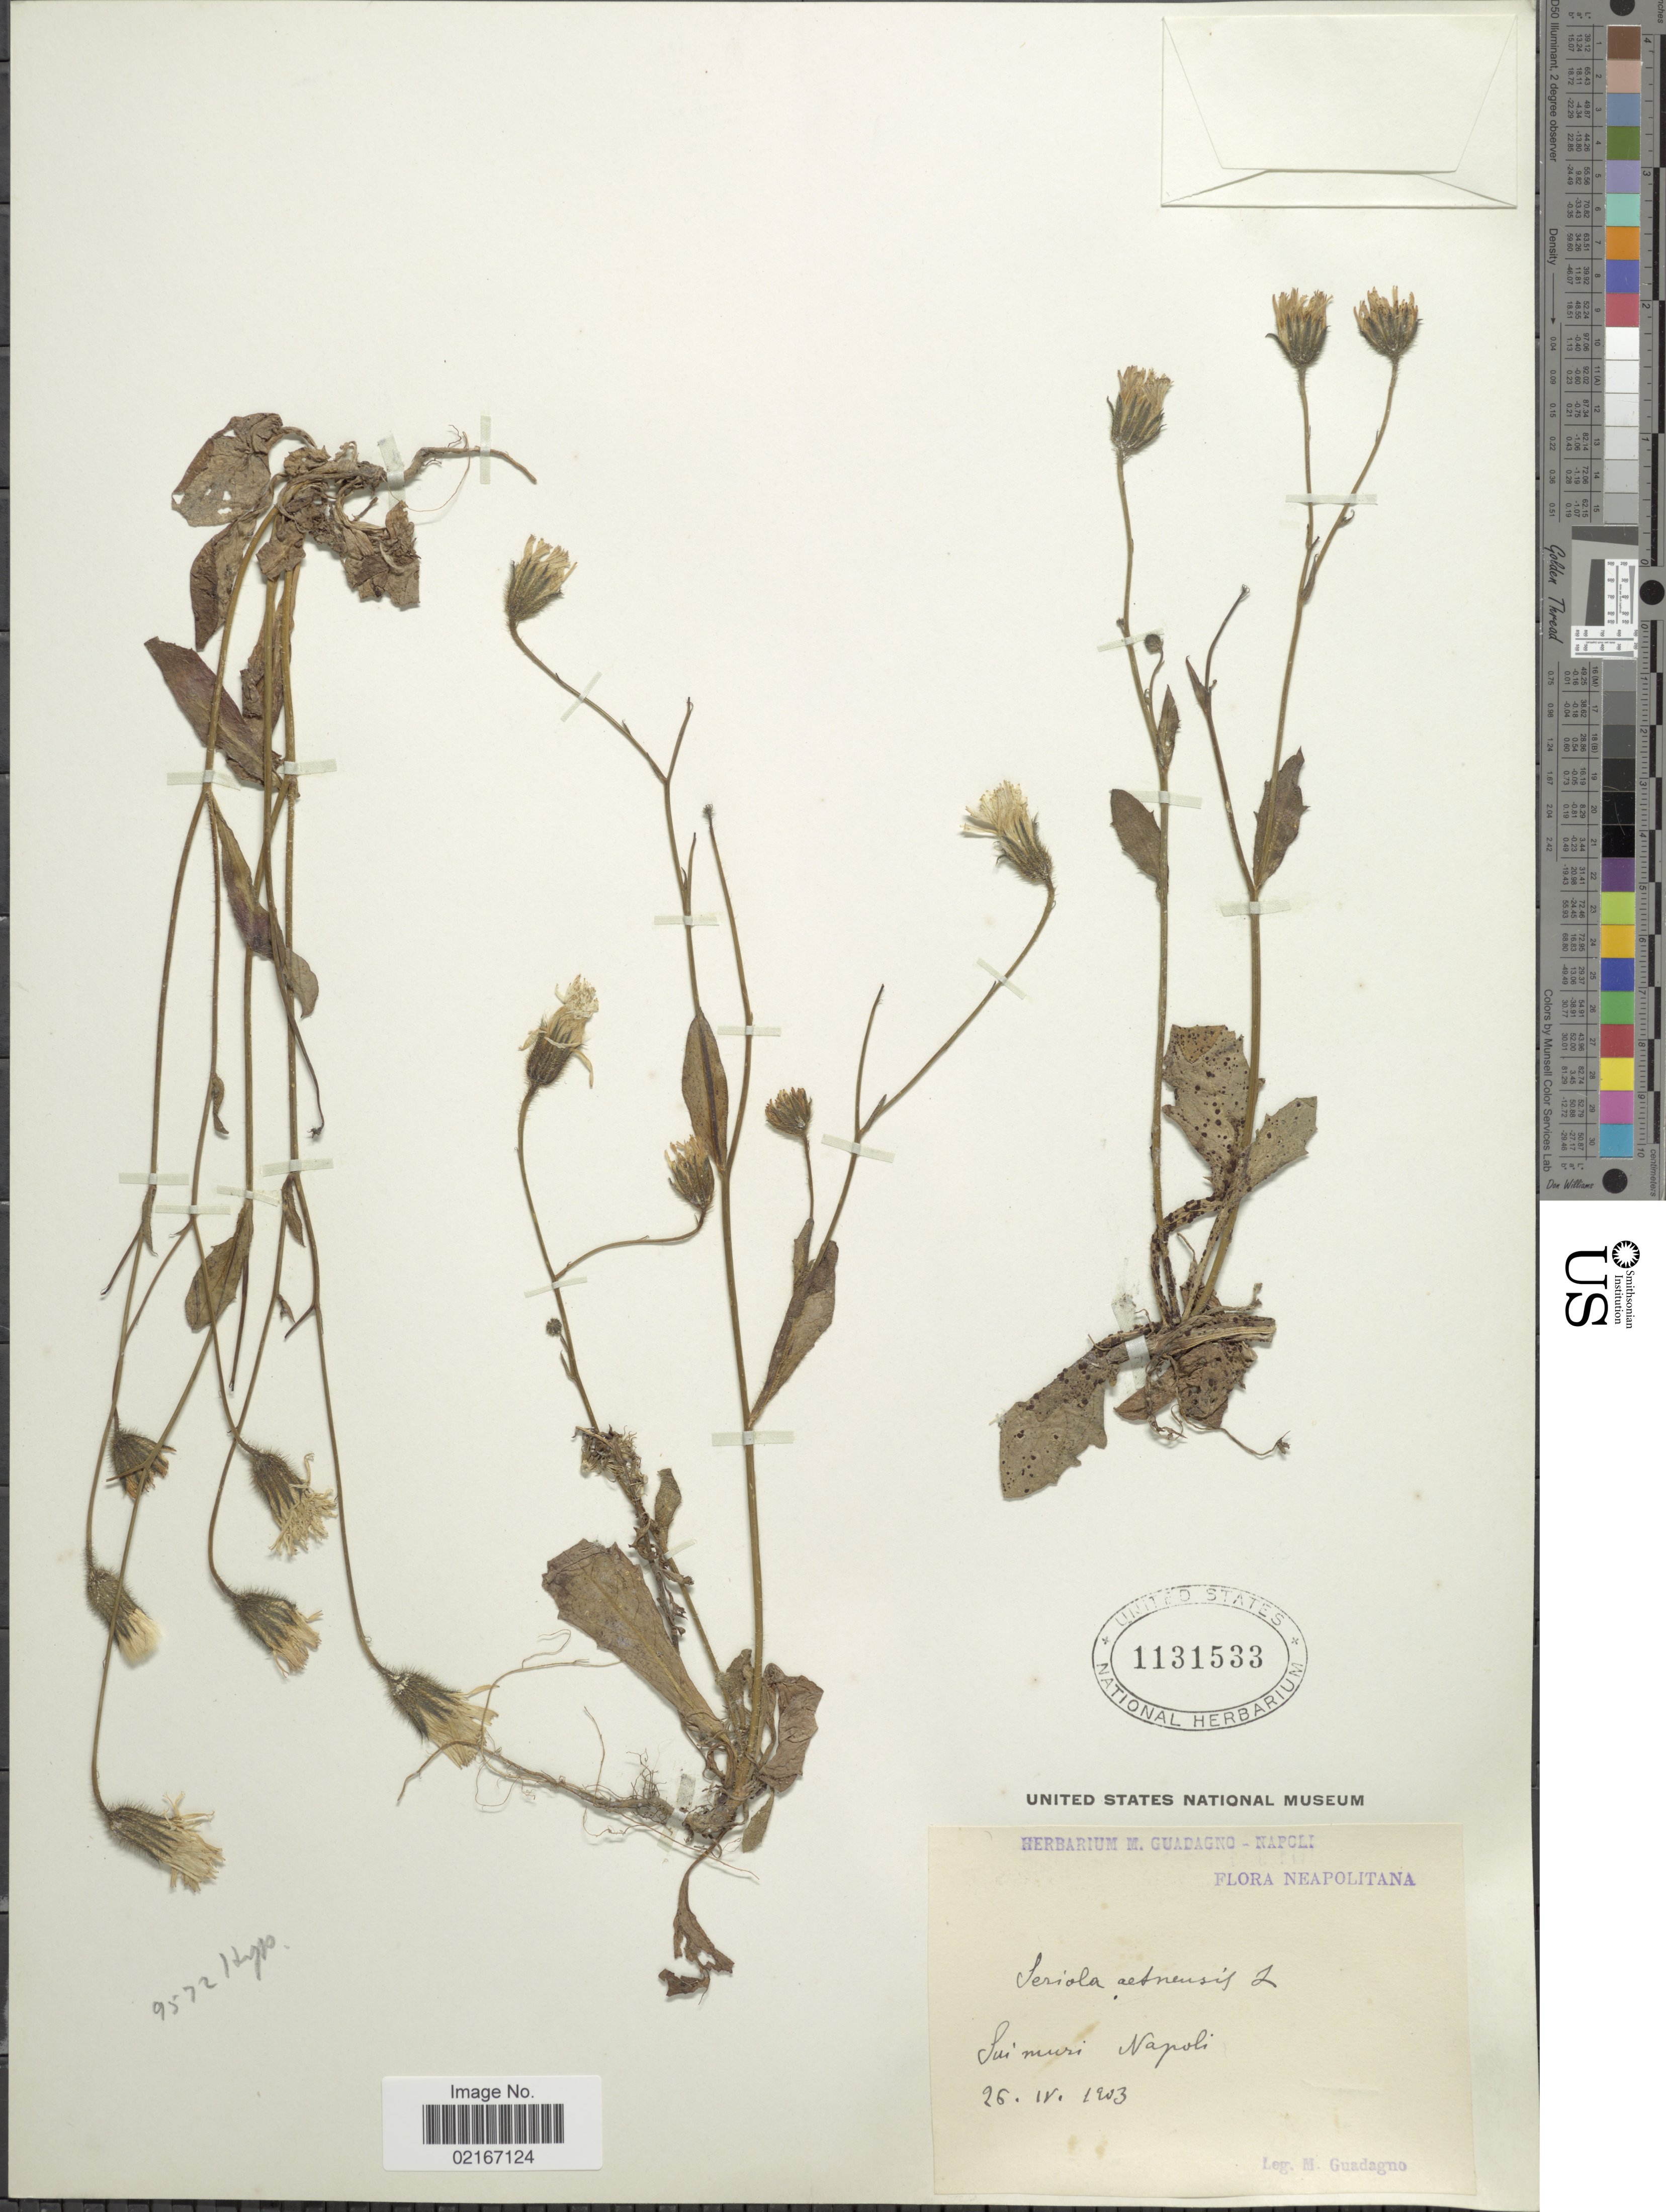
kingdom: Plantae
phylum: Tracheophyta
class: Magnoliopsida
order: Asterales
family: Asteraceae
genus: Hypochaeris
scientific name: Hypochaeris achyrophorus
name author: L.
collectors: M. Guadagno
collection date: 1903-04-26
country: Italy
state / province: Campania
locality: Sui muri, Napoli [on the walls, Napoli]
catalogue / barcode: US 1131533